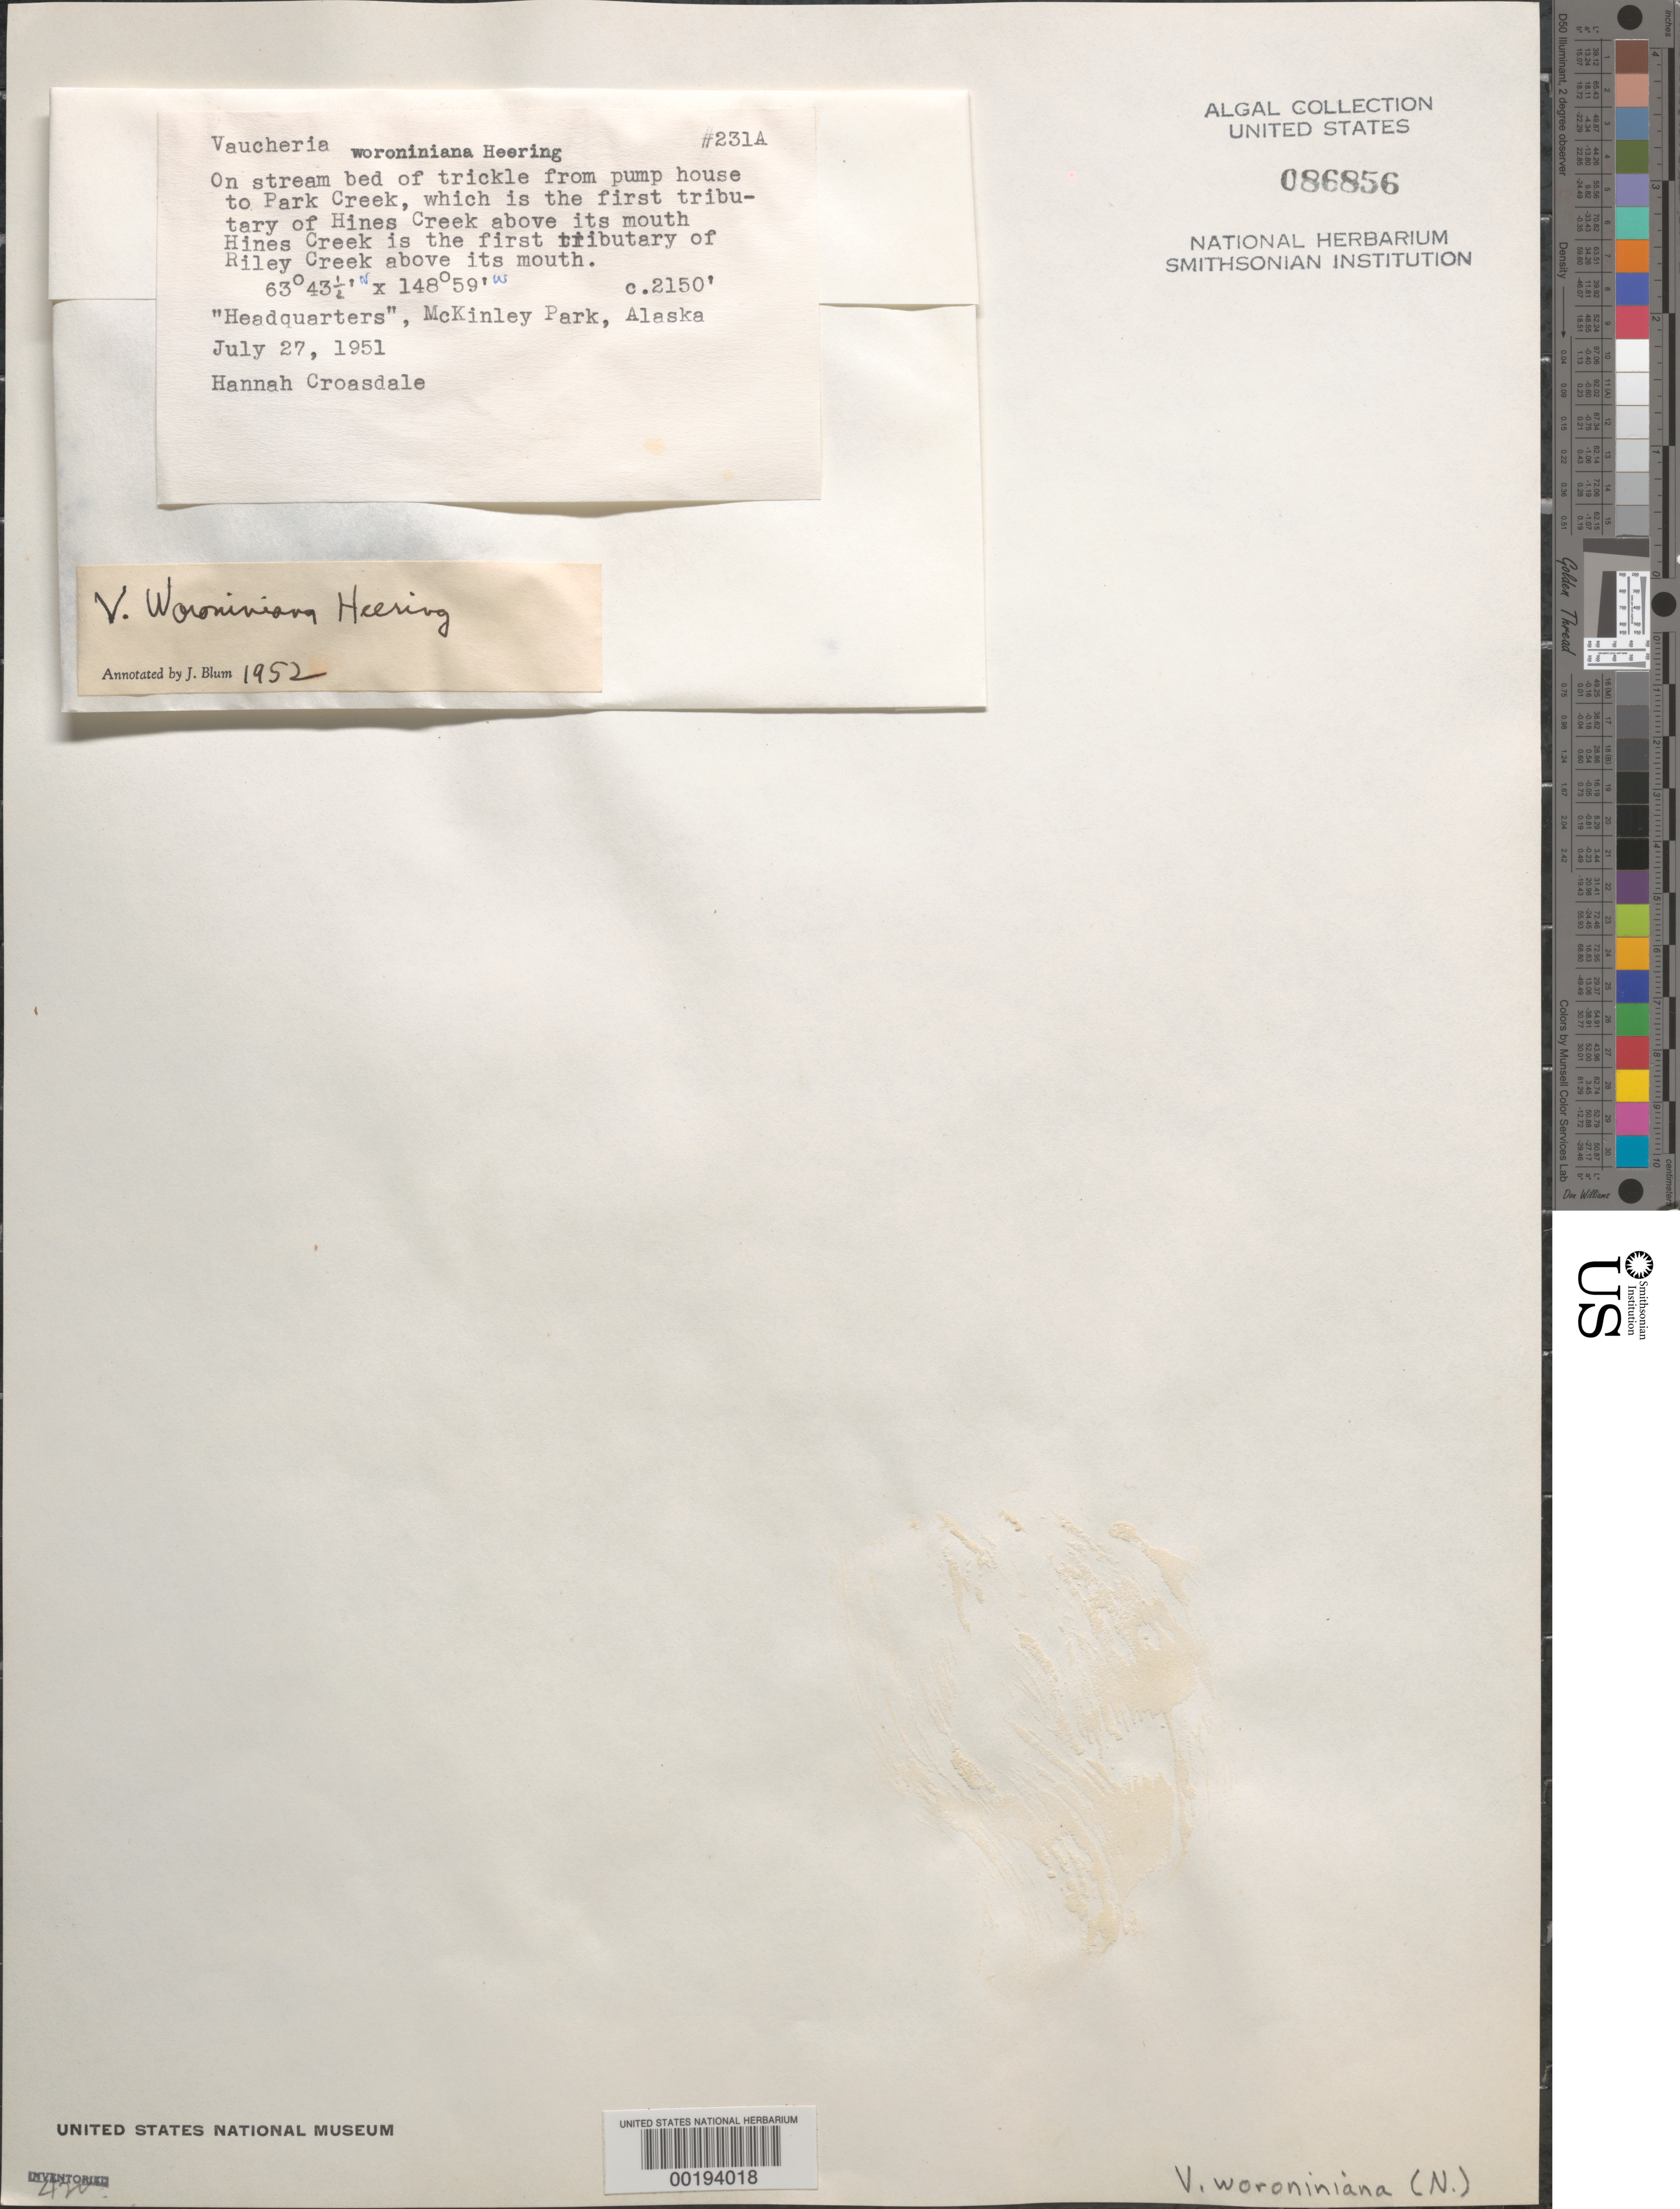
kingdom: Chromista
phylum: Ochrophyta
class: Xanthophyceae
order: Vaucheriales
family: Vaucheriaceae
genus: Vaucheria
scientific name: Vaucheria woroniniana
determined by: Blum, J. L.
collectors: H. T. Croasdale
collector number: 231a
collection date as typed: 27 Jul 1951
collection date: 1951-07-27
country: United States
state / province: Alaska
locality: Park Creek, McKinley park headquarters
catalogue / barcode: US 86856